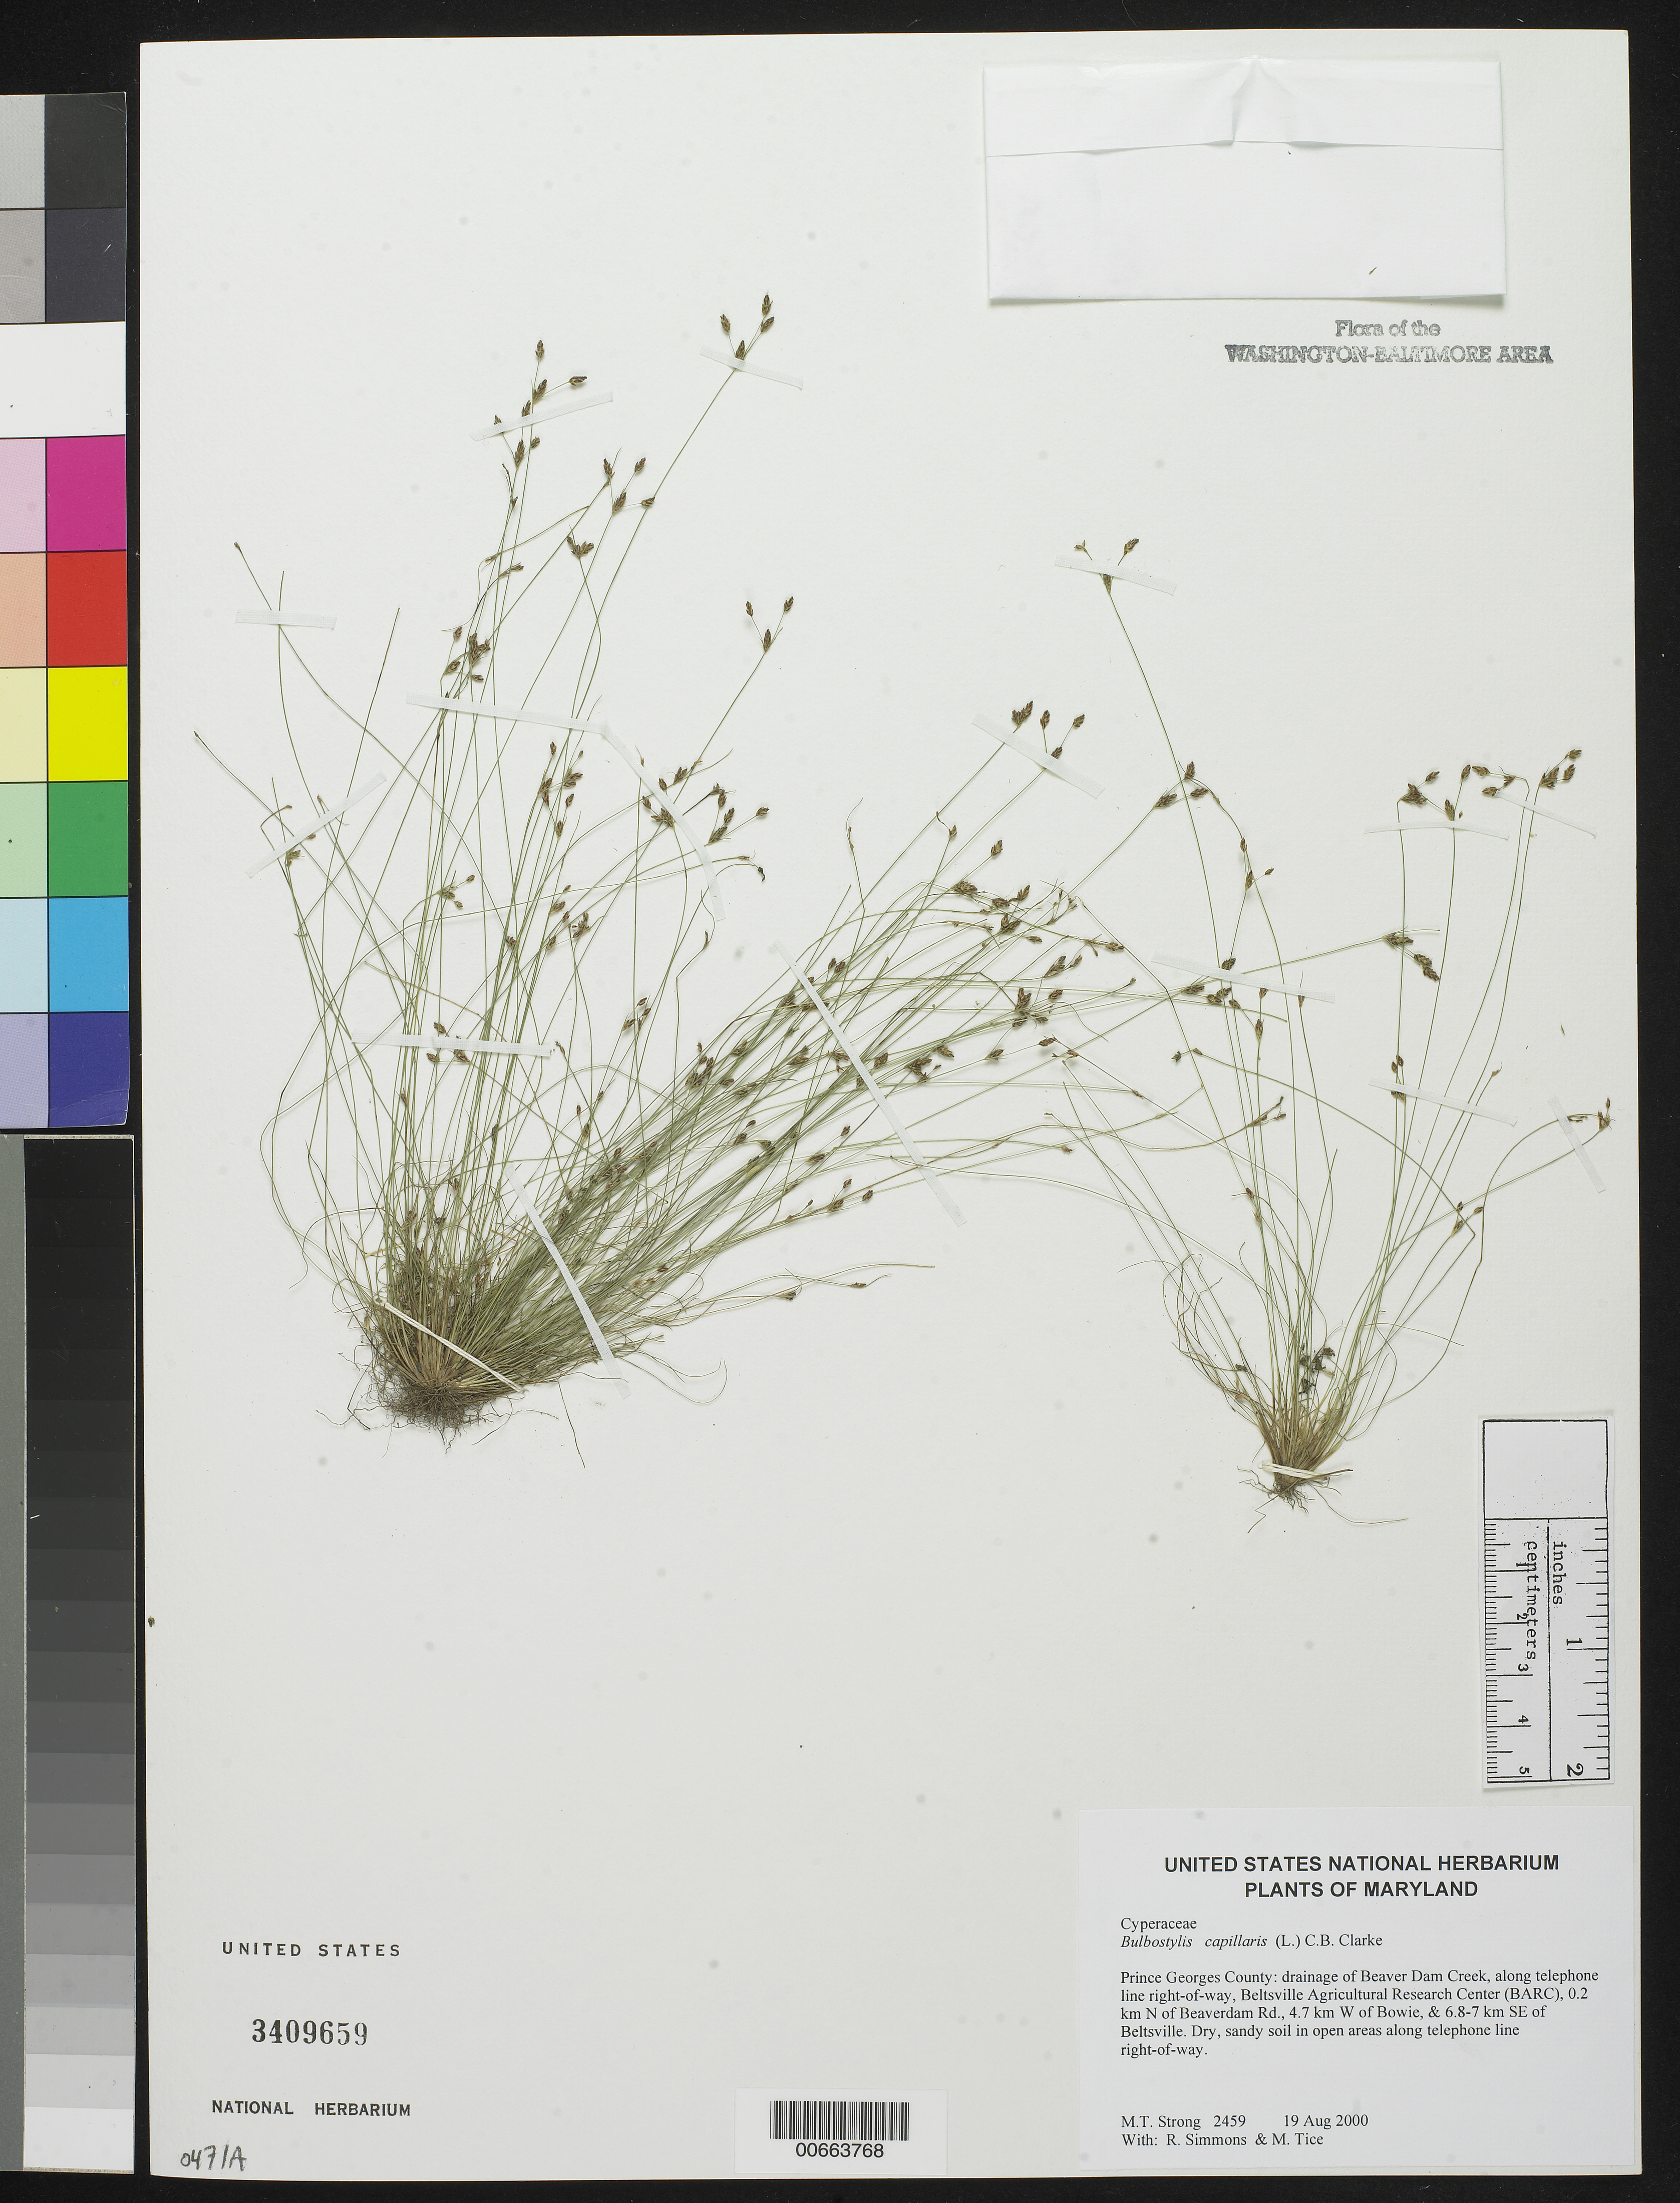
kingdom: Plantae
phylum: Tracheophyta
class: Liliopsida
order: Poales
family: Cyperaceae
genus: Bulbostylis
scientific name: Bulbostylis capillaris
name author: (L.) Kunth ex C.B. Clarke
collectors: M. T. Strong, R. Simmons & M. Tice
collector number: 2459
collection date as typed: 19 Aug 2000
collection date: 2000-08-19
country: United States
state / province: Maryland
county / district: Prince George's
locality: Drainage of Beaver Dam Creek, along telephone line right-of-way, Beltsville Agricultural Research Center (BARC), 0.2 km N of Beaverdam Rd., 4.7 km W of Bowie, & 6.8-7 km SE of Beltsville.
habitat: Dry, sandy soil in open areas along telephone line right-of-way.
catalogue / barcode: US 3409659